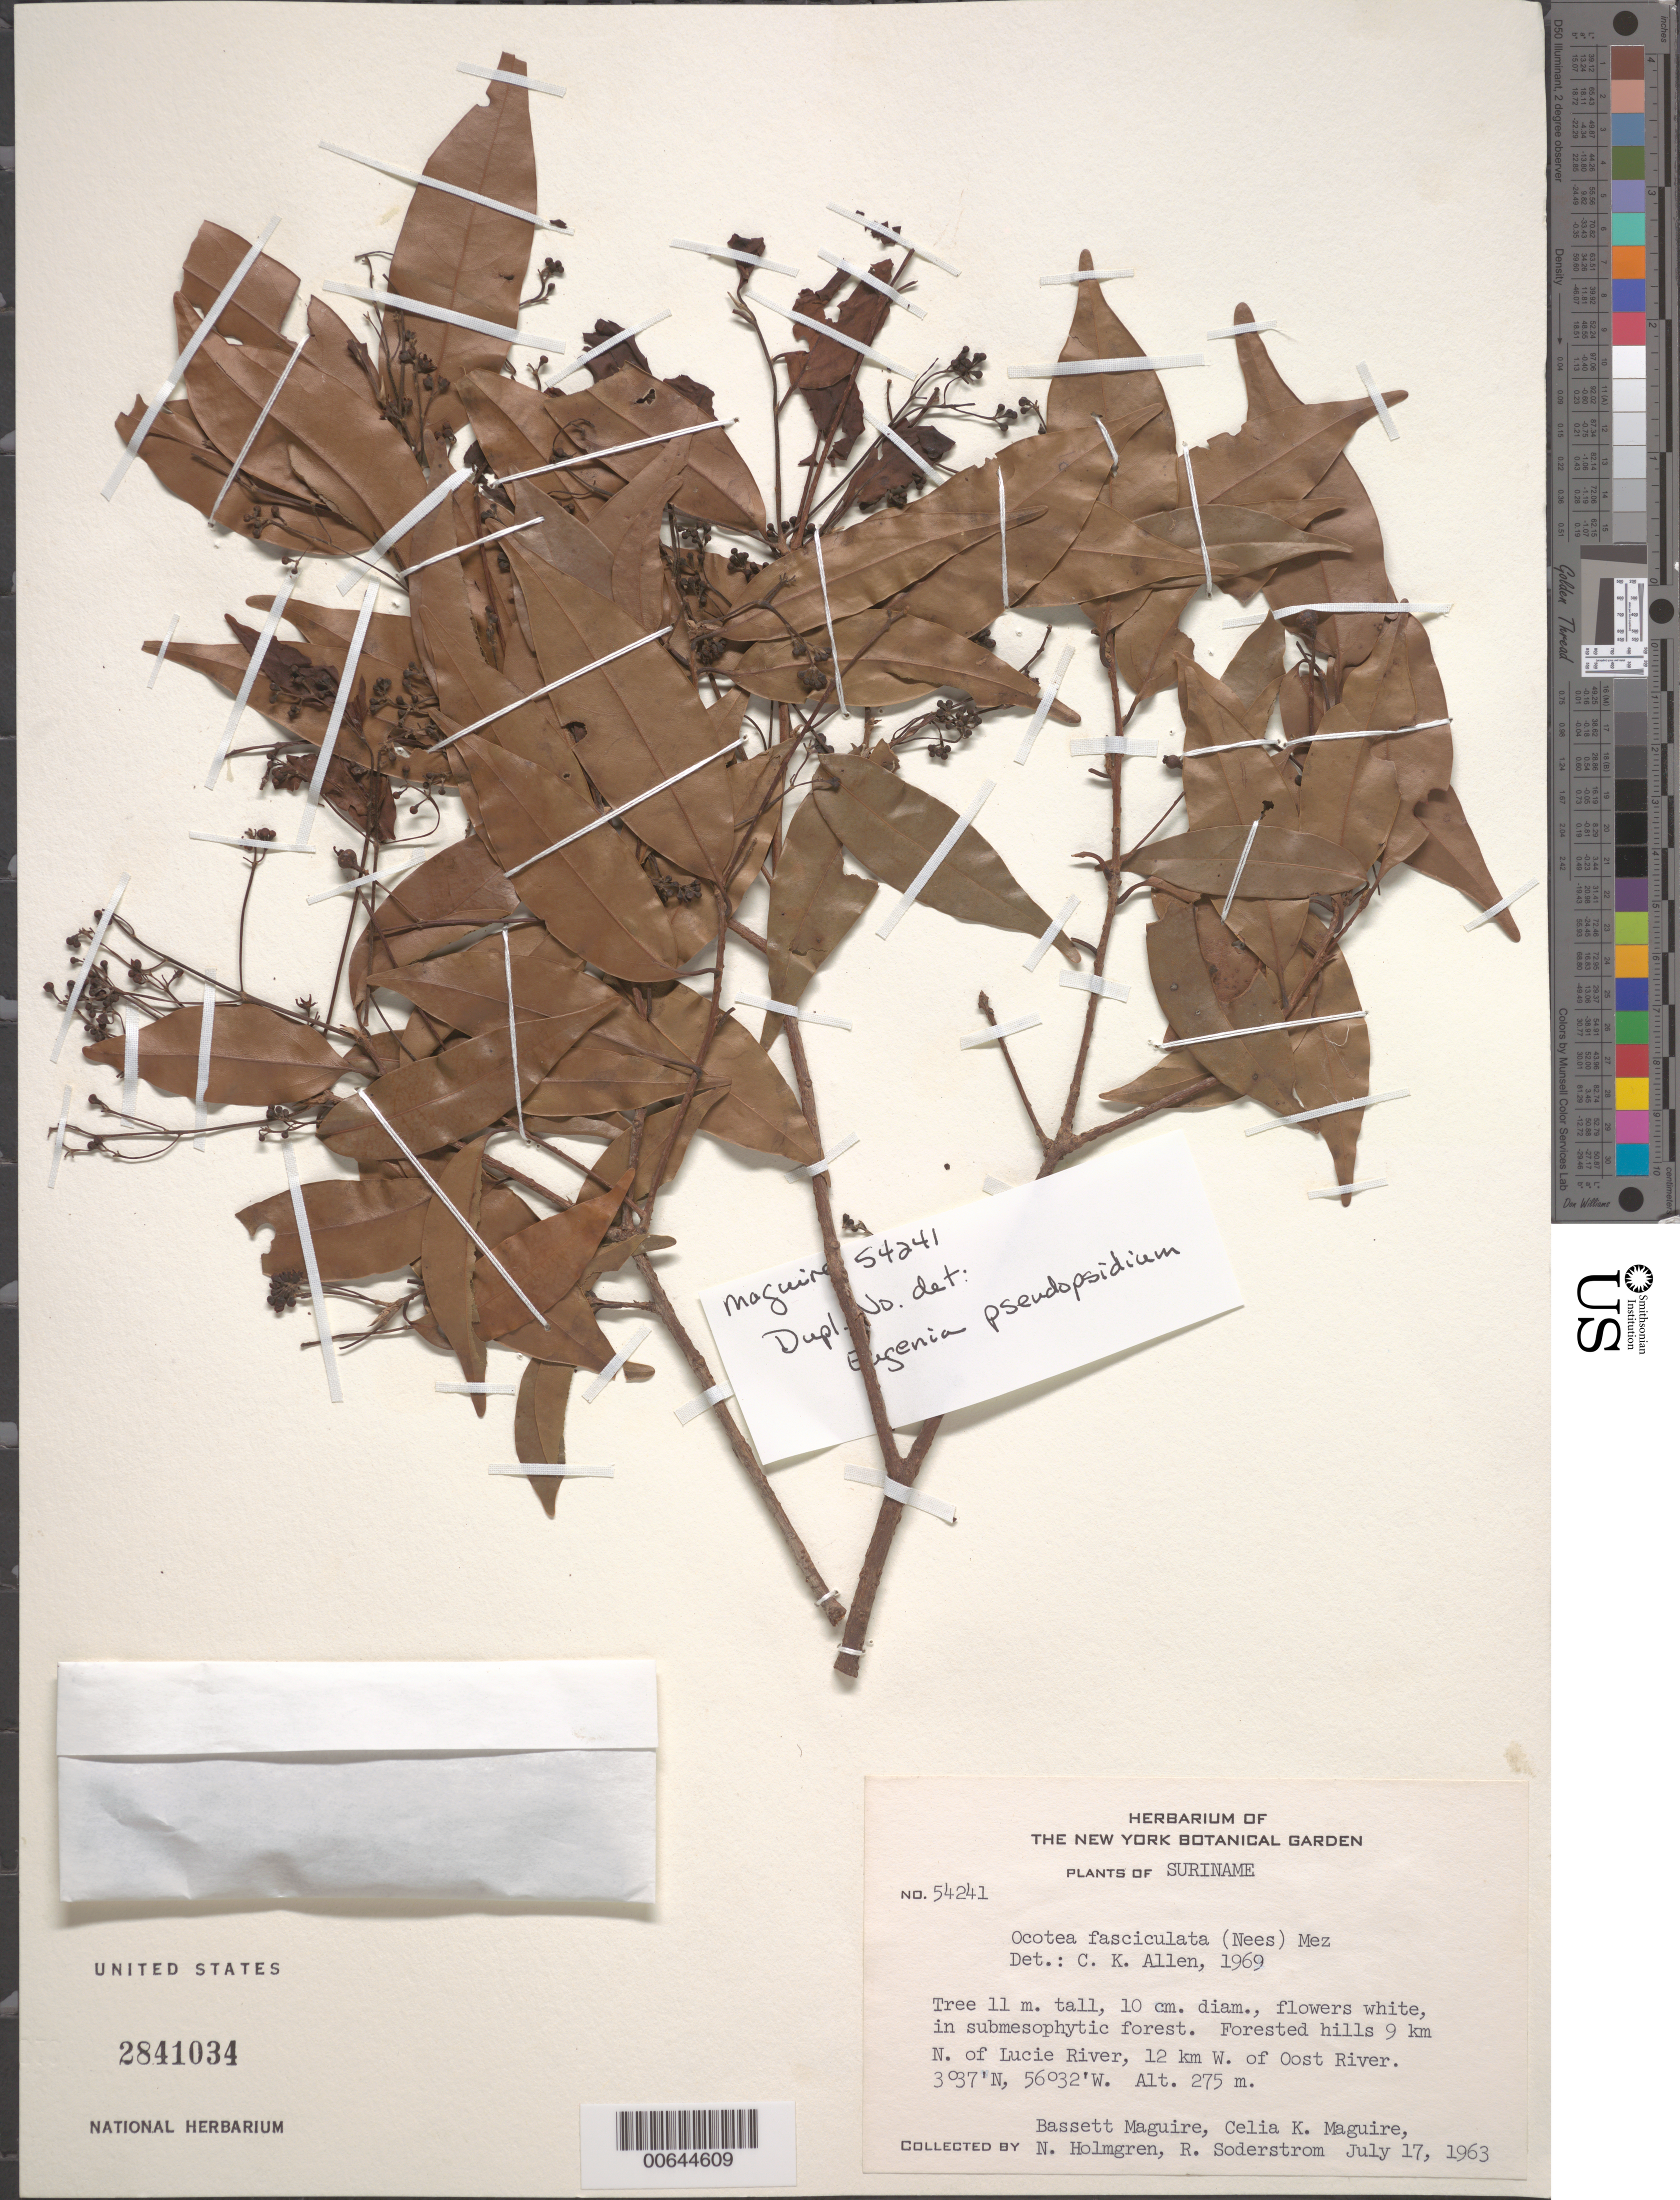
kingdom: Plantae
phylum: Tracheophyta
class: Magnoliopsida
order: Laurales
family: Lauraceae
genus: Ocotea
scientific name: Ocotea fasciculata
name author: (Nees) Mez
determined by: Allen, C. K.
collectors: B. Maguire, C. K. Maguire, N. H. Holmgren & T. R. Soderstrom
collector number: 54241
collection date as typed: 17-Jul-63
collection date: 1963-07-17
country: Suriname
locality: Lucie R., 9 km N of and 12 km W of Oost R., Wilhelmina Gebergte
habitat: Submesophytic forest, forested hills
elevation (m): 275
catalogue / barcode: US 2841034